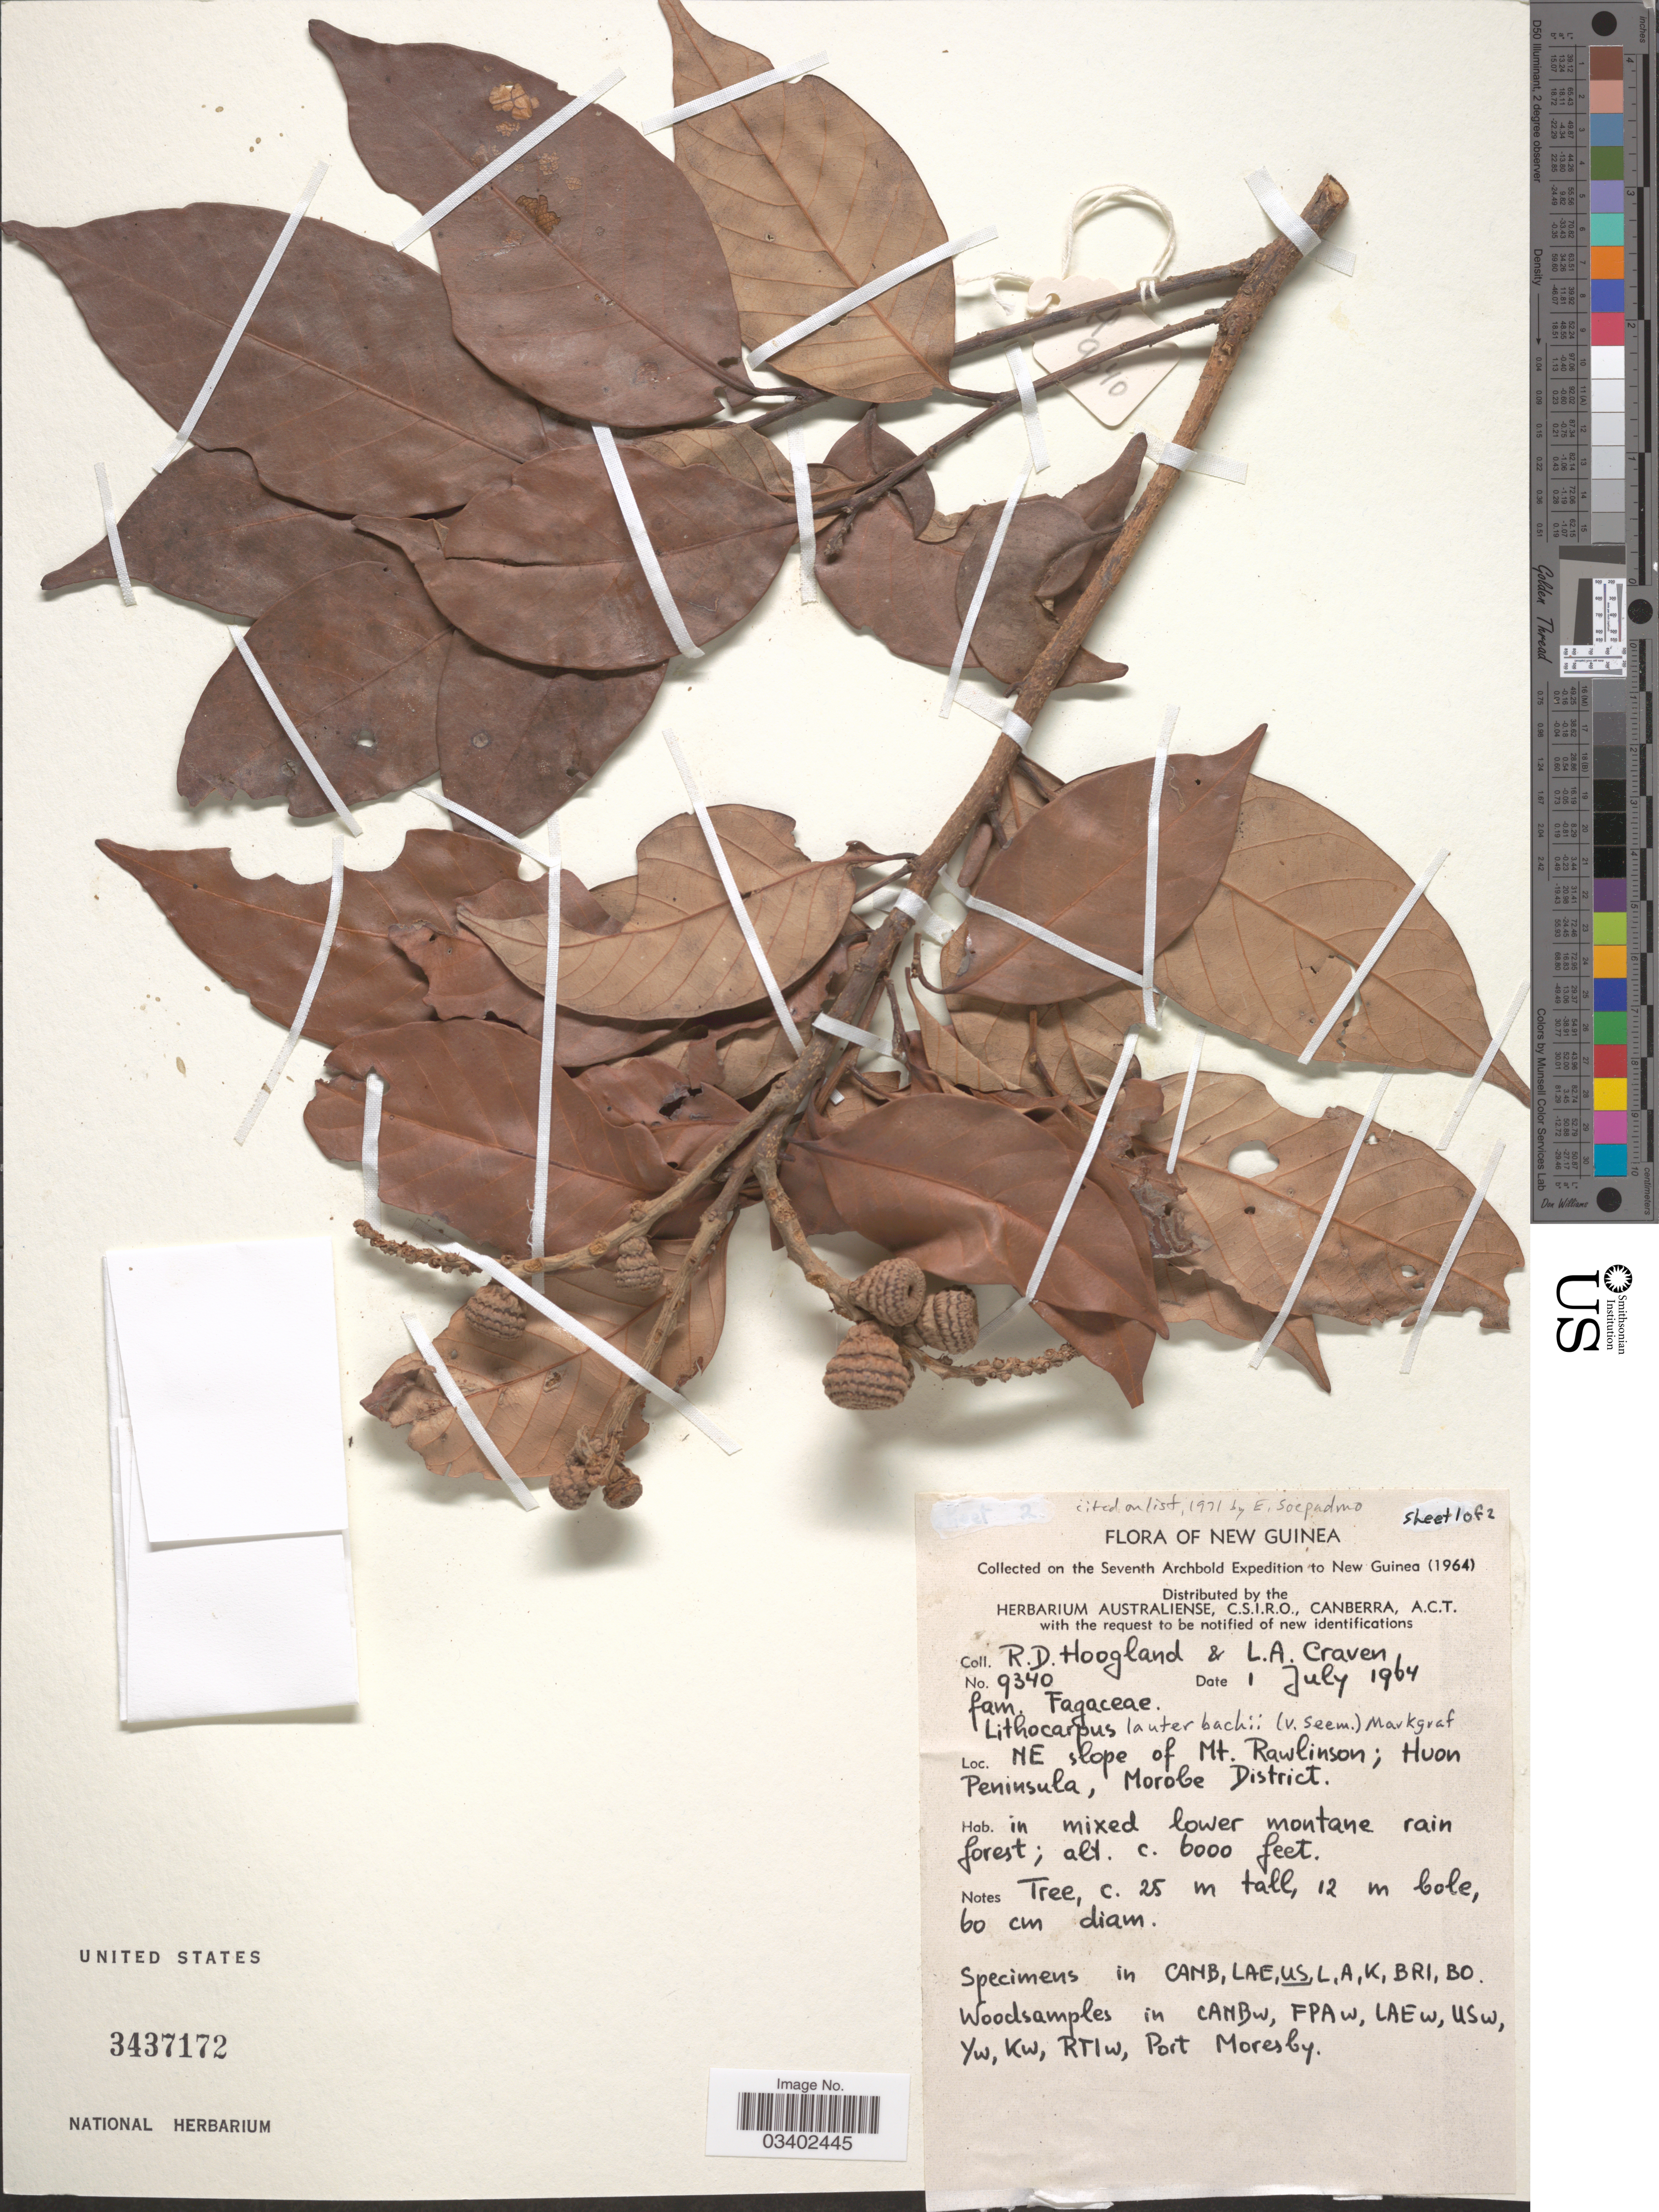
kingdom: Plantae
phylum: Tracheophyta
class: Magnoliopsida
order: Fagales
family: Fagaceae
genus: Lithocarpus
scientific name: Lithocarpus lauterbachii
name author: (Seem.) Markgr.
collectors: R. D. Hoogland & L. A. Craven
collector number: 9340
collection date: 1964-07-01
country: Papua New Guinea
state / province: Morobe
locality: New Guinea. NE slope of Mt. Rawlinson; Huon Peninsula, Morobe District.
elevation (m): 1829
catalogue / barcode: US 3437172